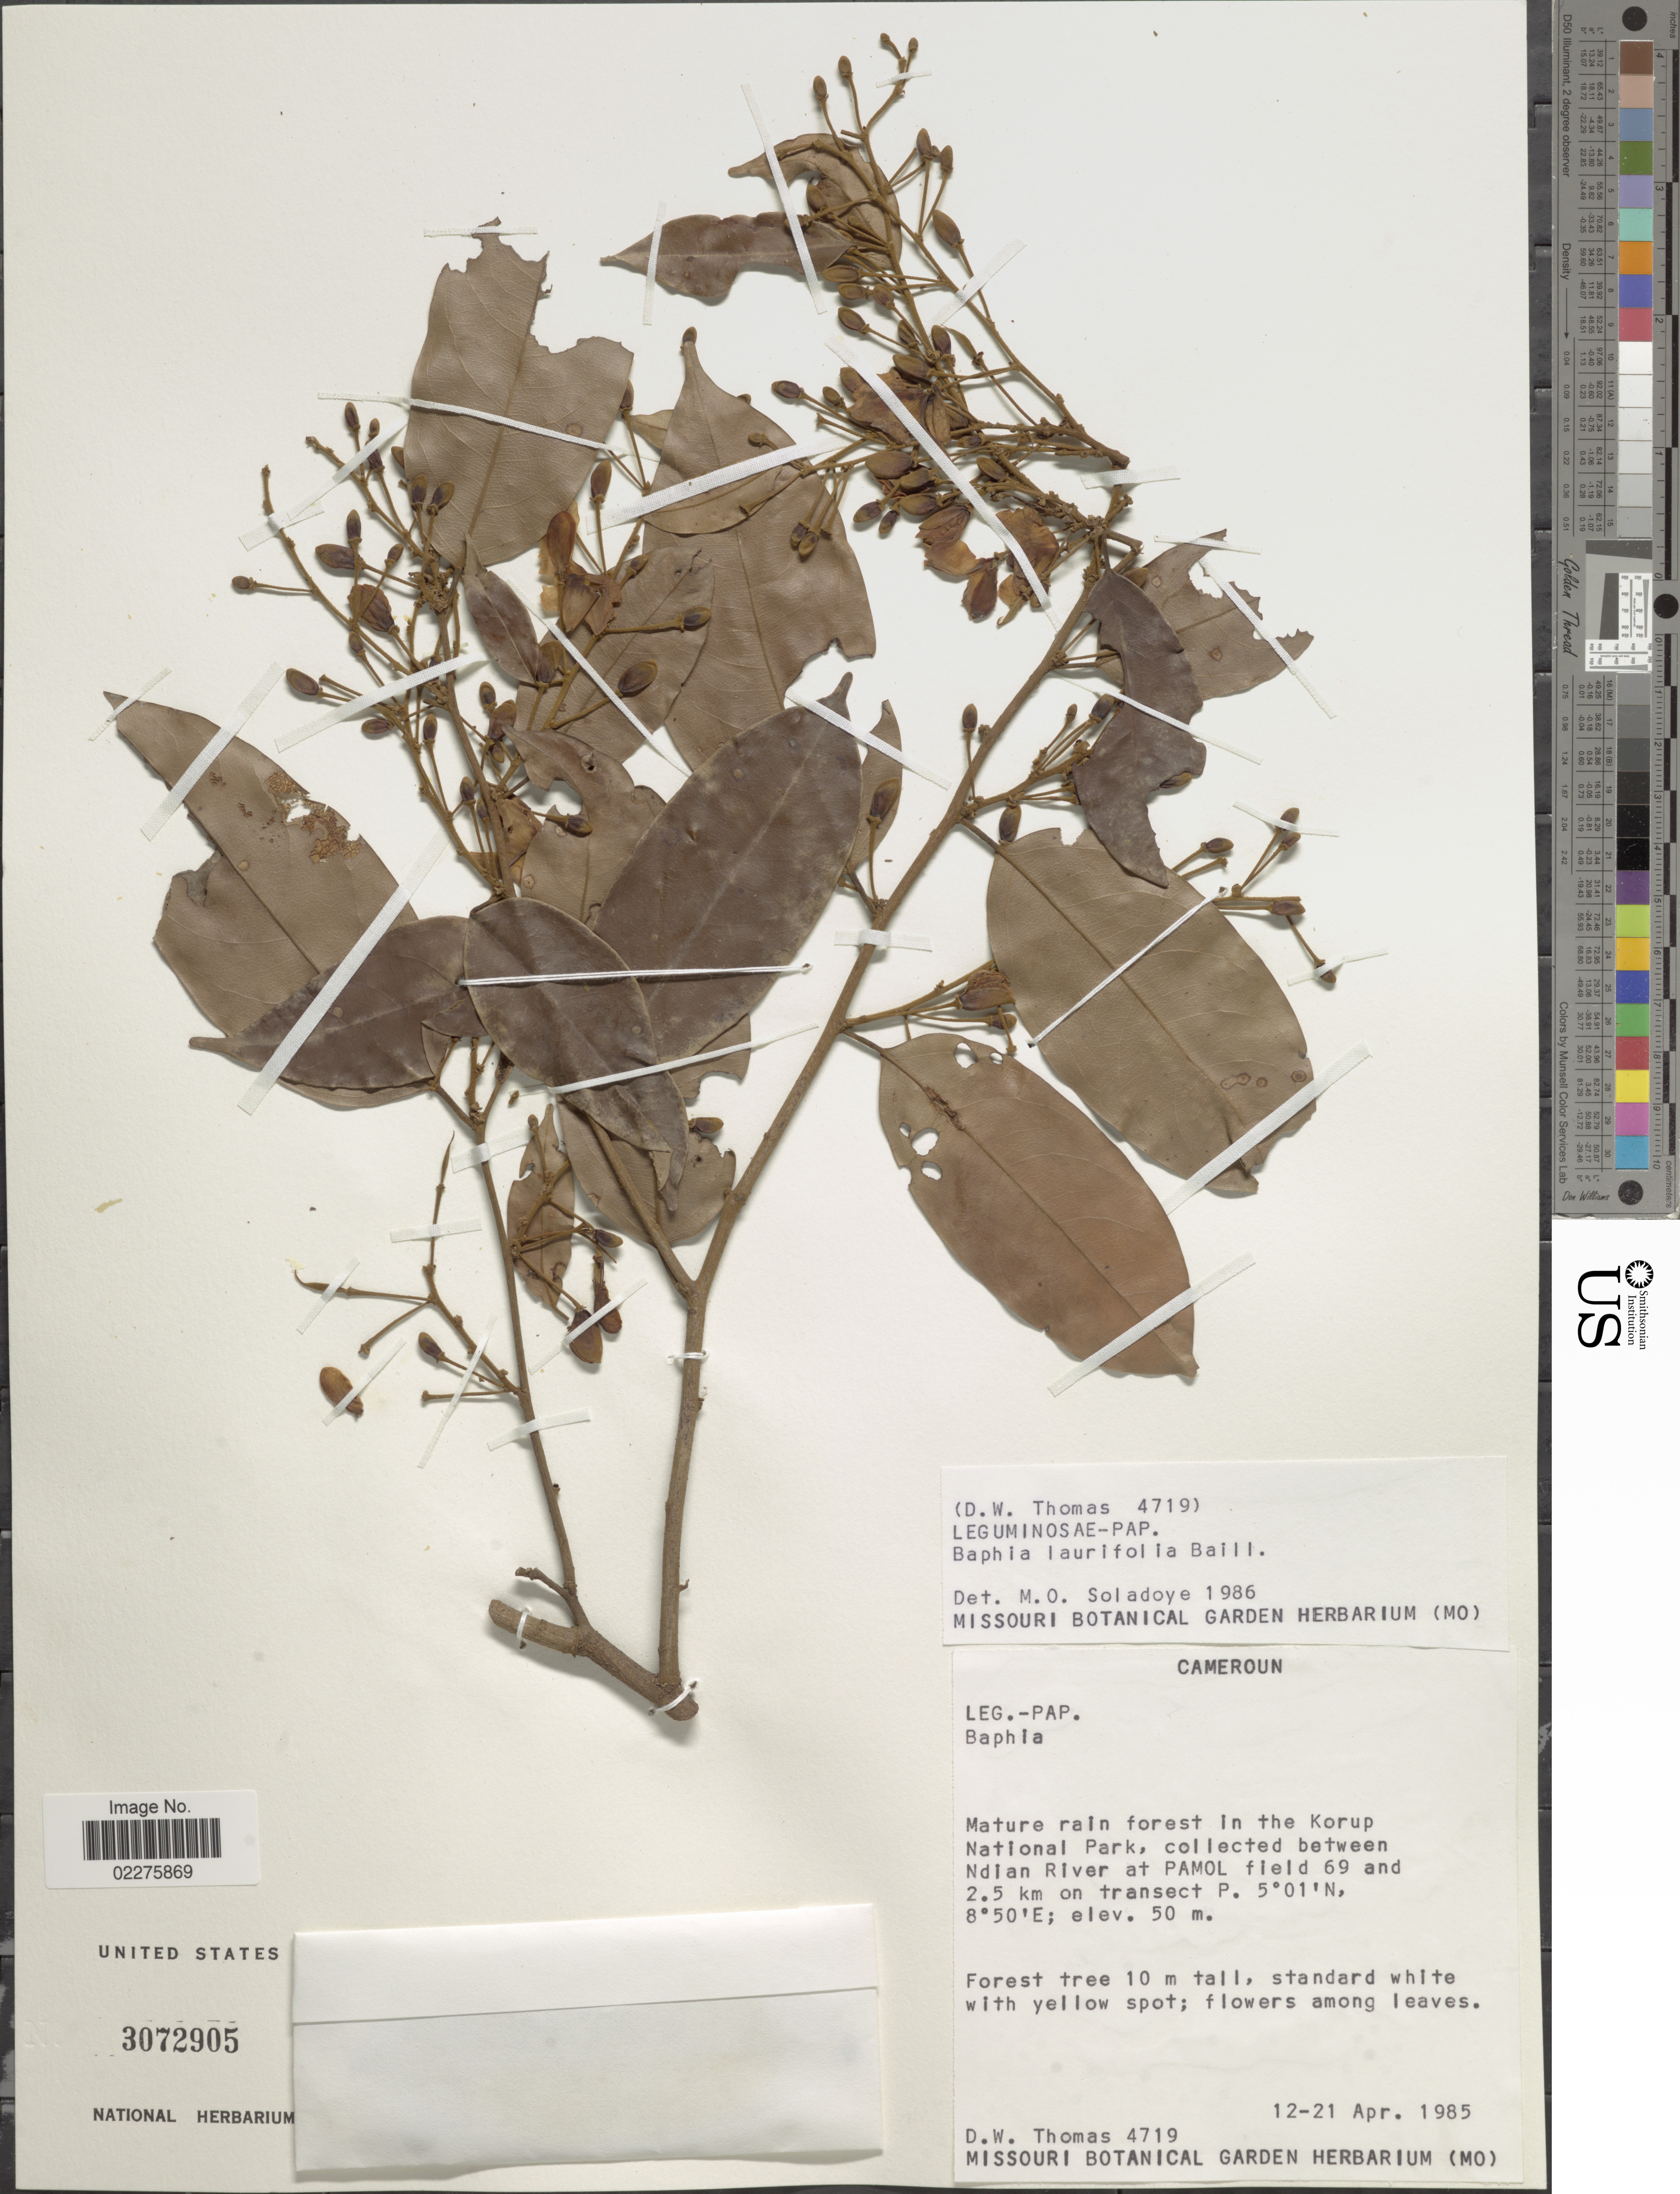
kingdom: Plantae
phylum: Tracheophyta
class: Magnoliopsida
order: Fabales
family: Fabaceae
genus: Baphia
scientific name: Baphia laurifolia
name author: Baill.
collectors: D. W. Thomas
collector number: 4719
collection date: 1985-04-12/1985-04-21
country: Cameroon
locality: Mature rain forest in the Korup National Park, between Ndian River at Pamol field 69 and 2.5 km on transect P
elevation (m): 50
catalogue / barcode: US 3072905